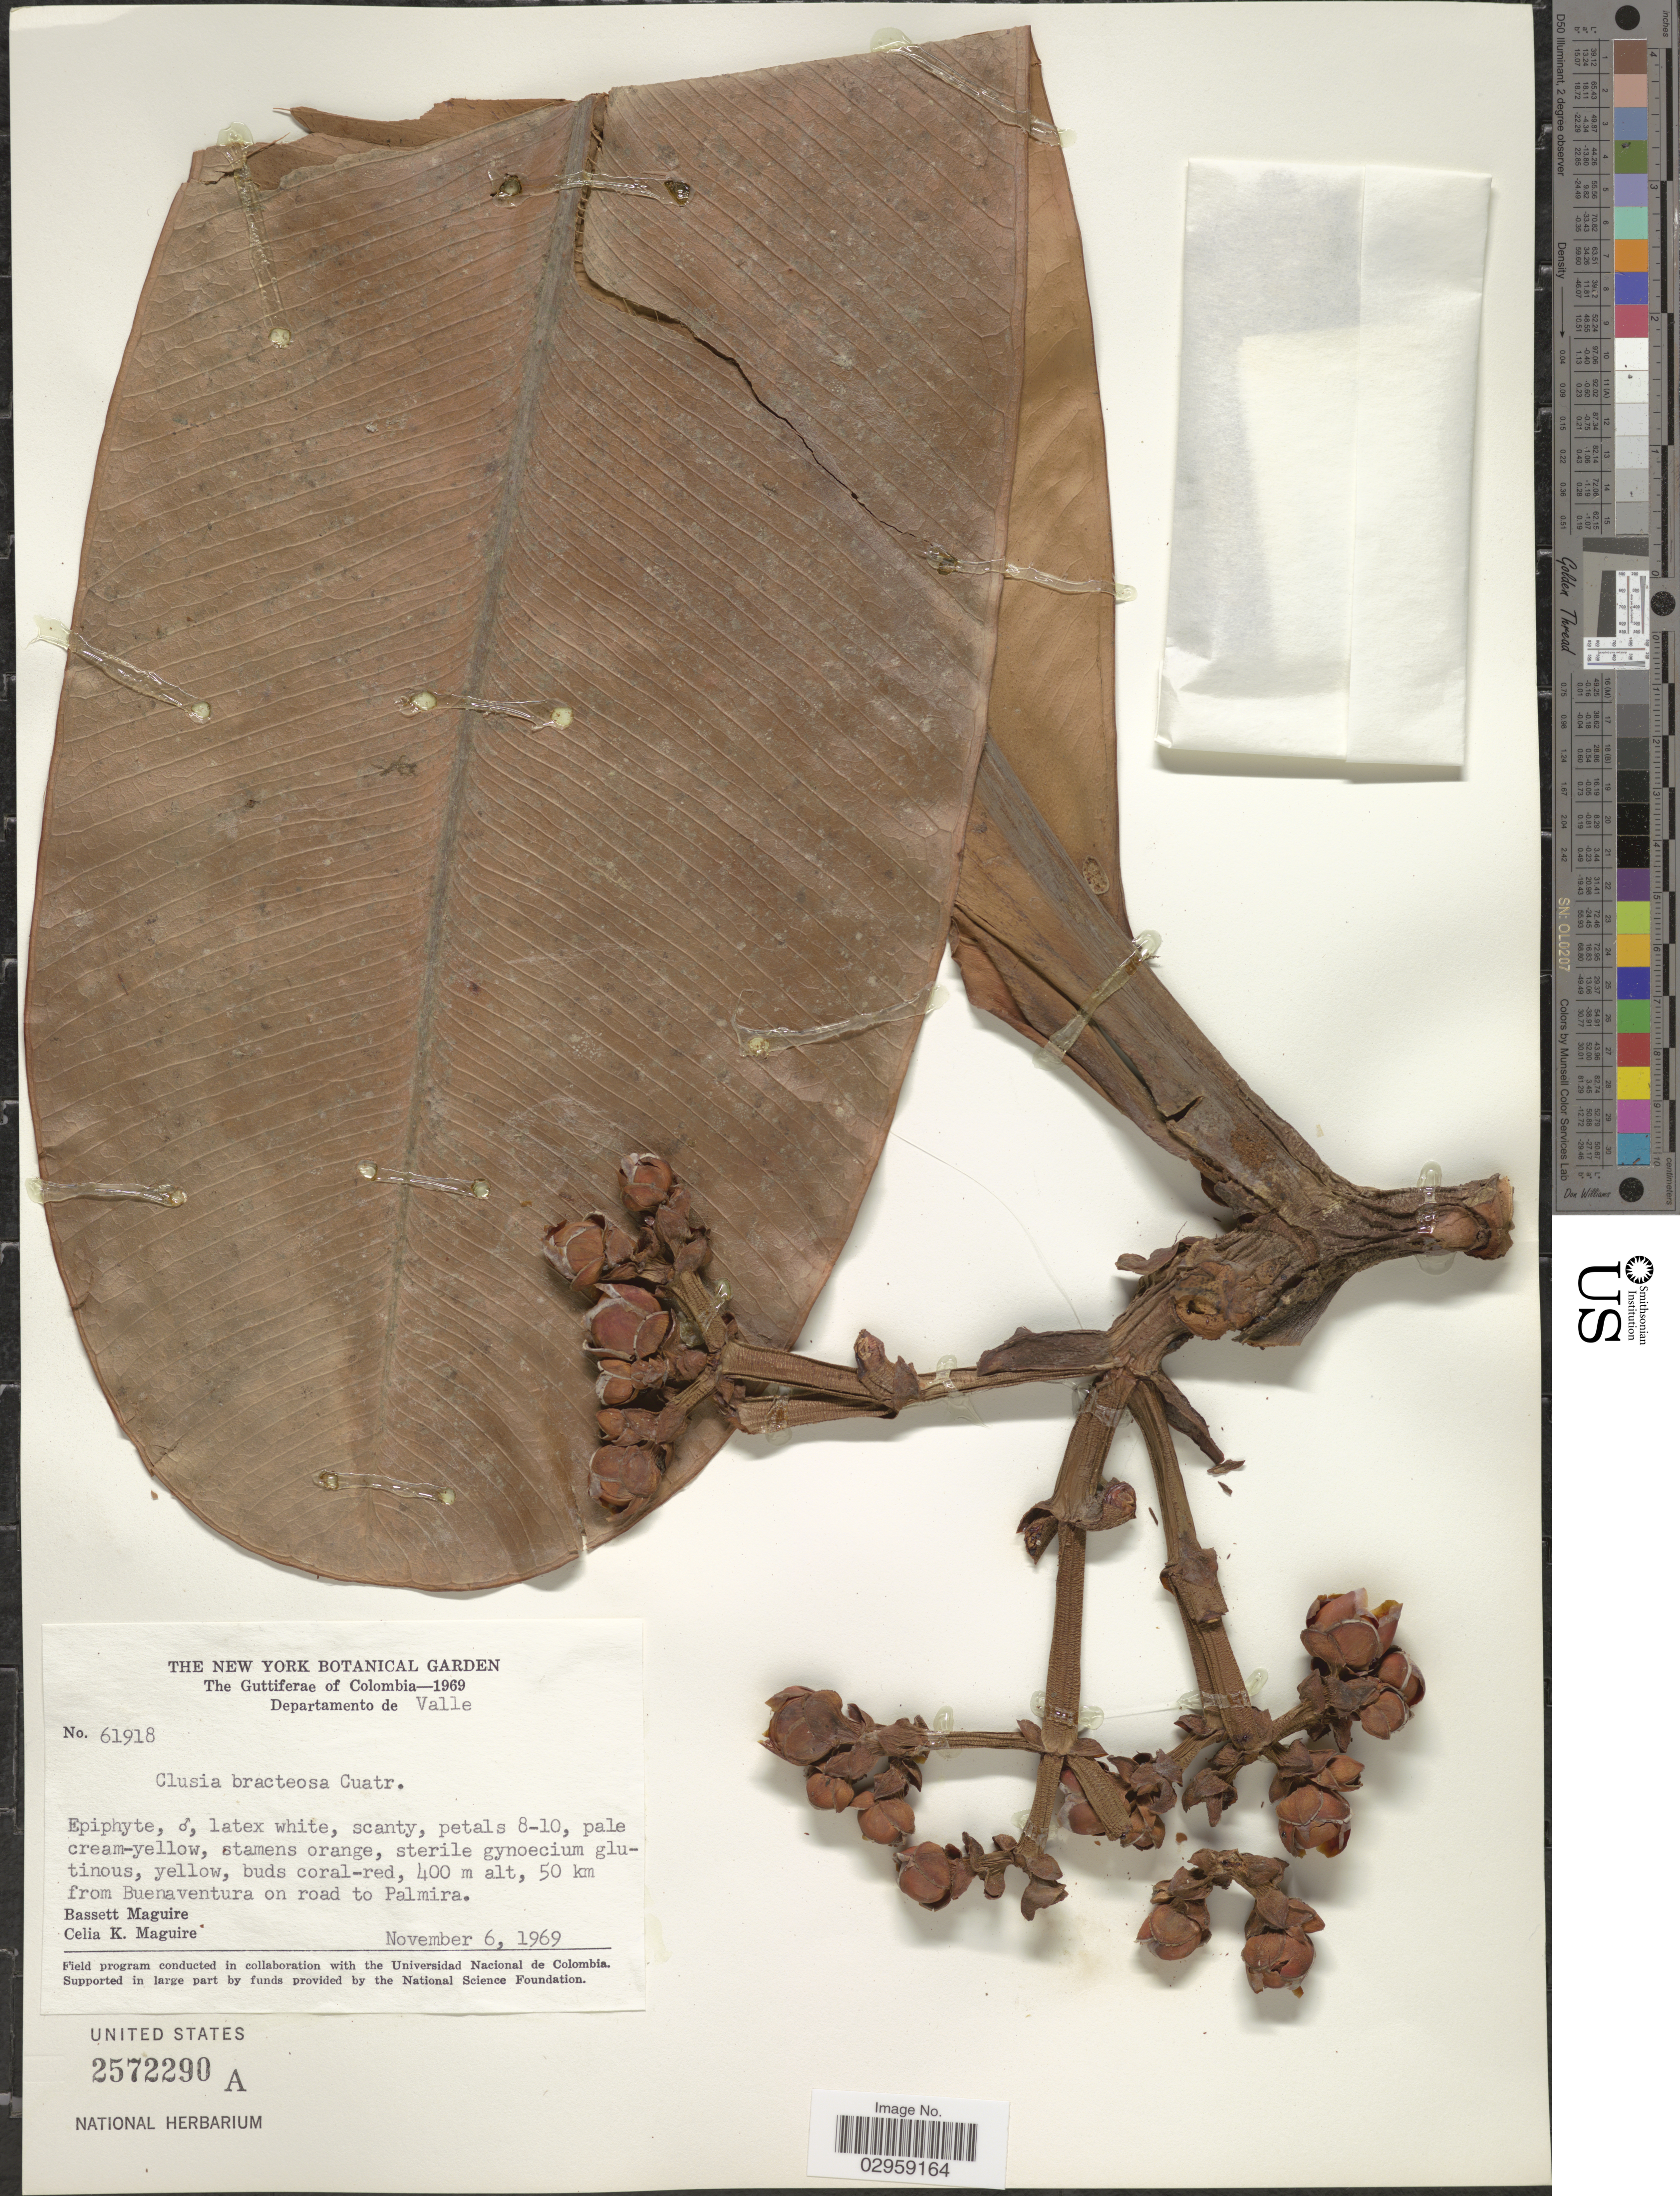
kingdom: Plantae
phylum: Tracheophyta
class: Magnoliopsida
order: Malpighiales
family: Clusiaceae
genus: Clusia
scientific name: Clusia bracteosa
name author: Cuatrec.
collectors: B. Maguire & C. K. Maguire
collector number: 61918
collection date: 1969-11-06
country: Colombia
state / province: Valle del Cauca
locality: The Guttiferae of Colombia. Departamento de Valle. 50 km from Buenaventur on road to Palmira.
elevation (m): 400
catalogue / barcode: US 2572290A